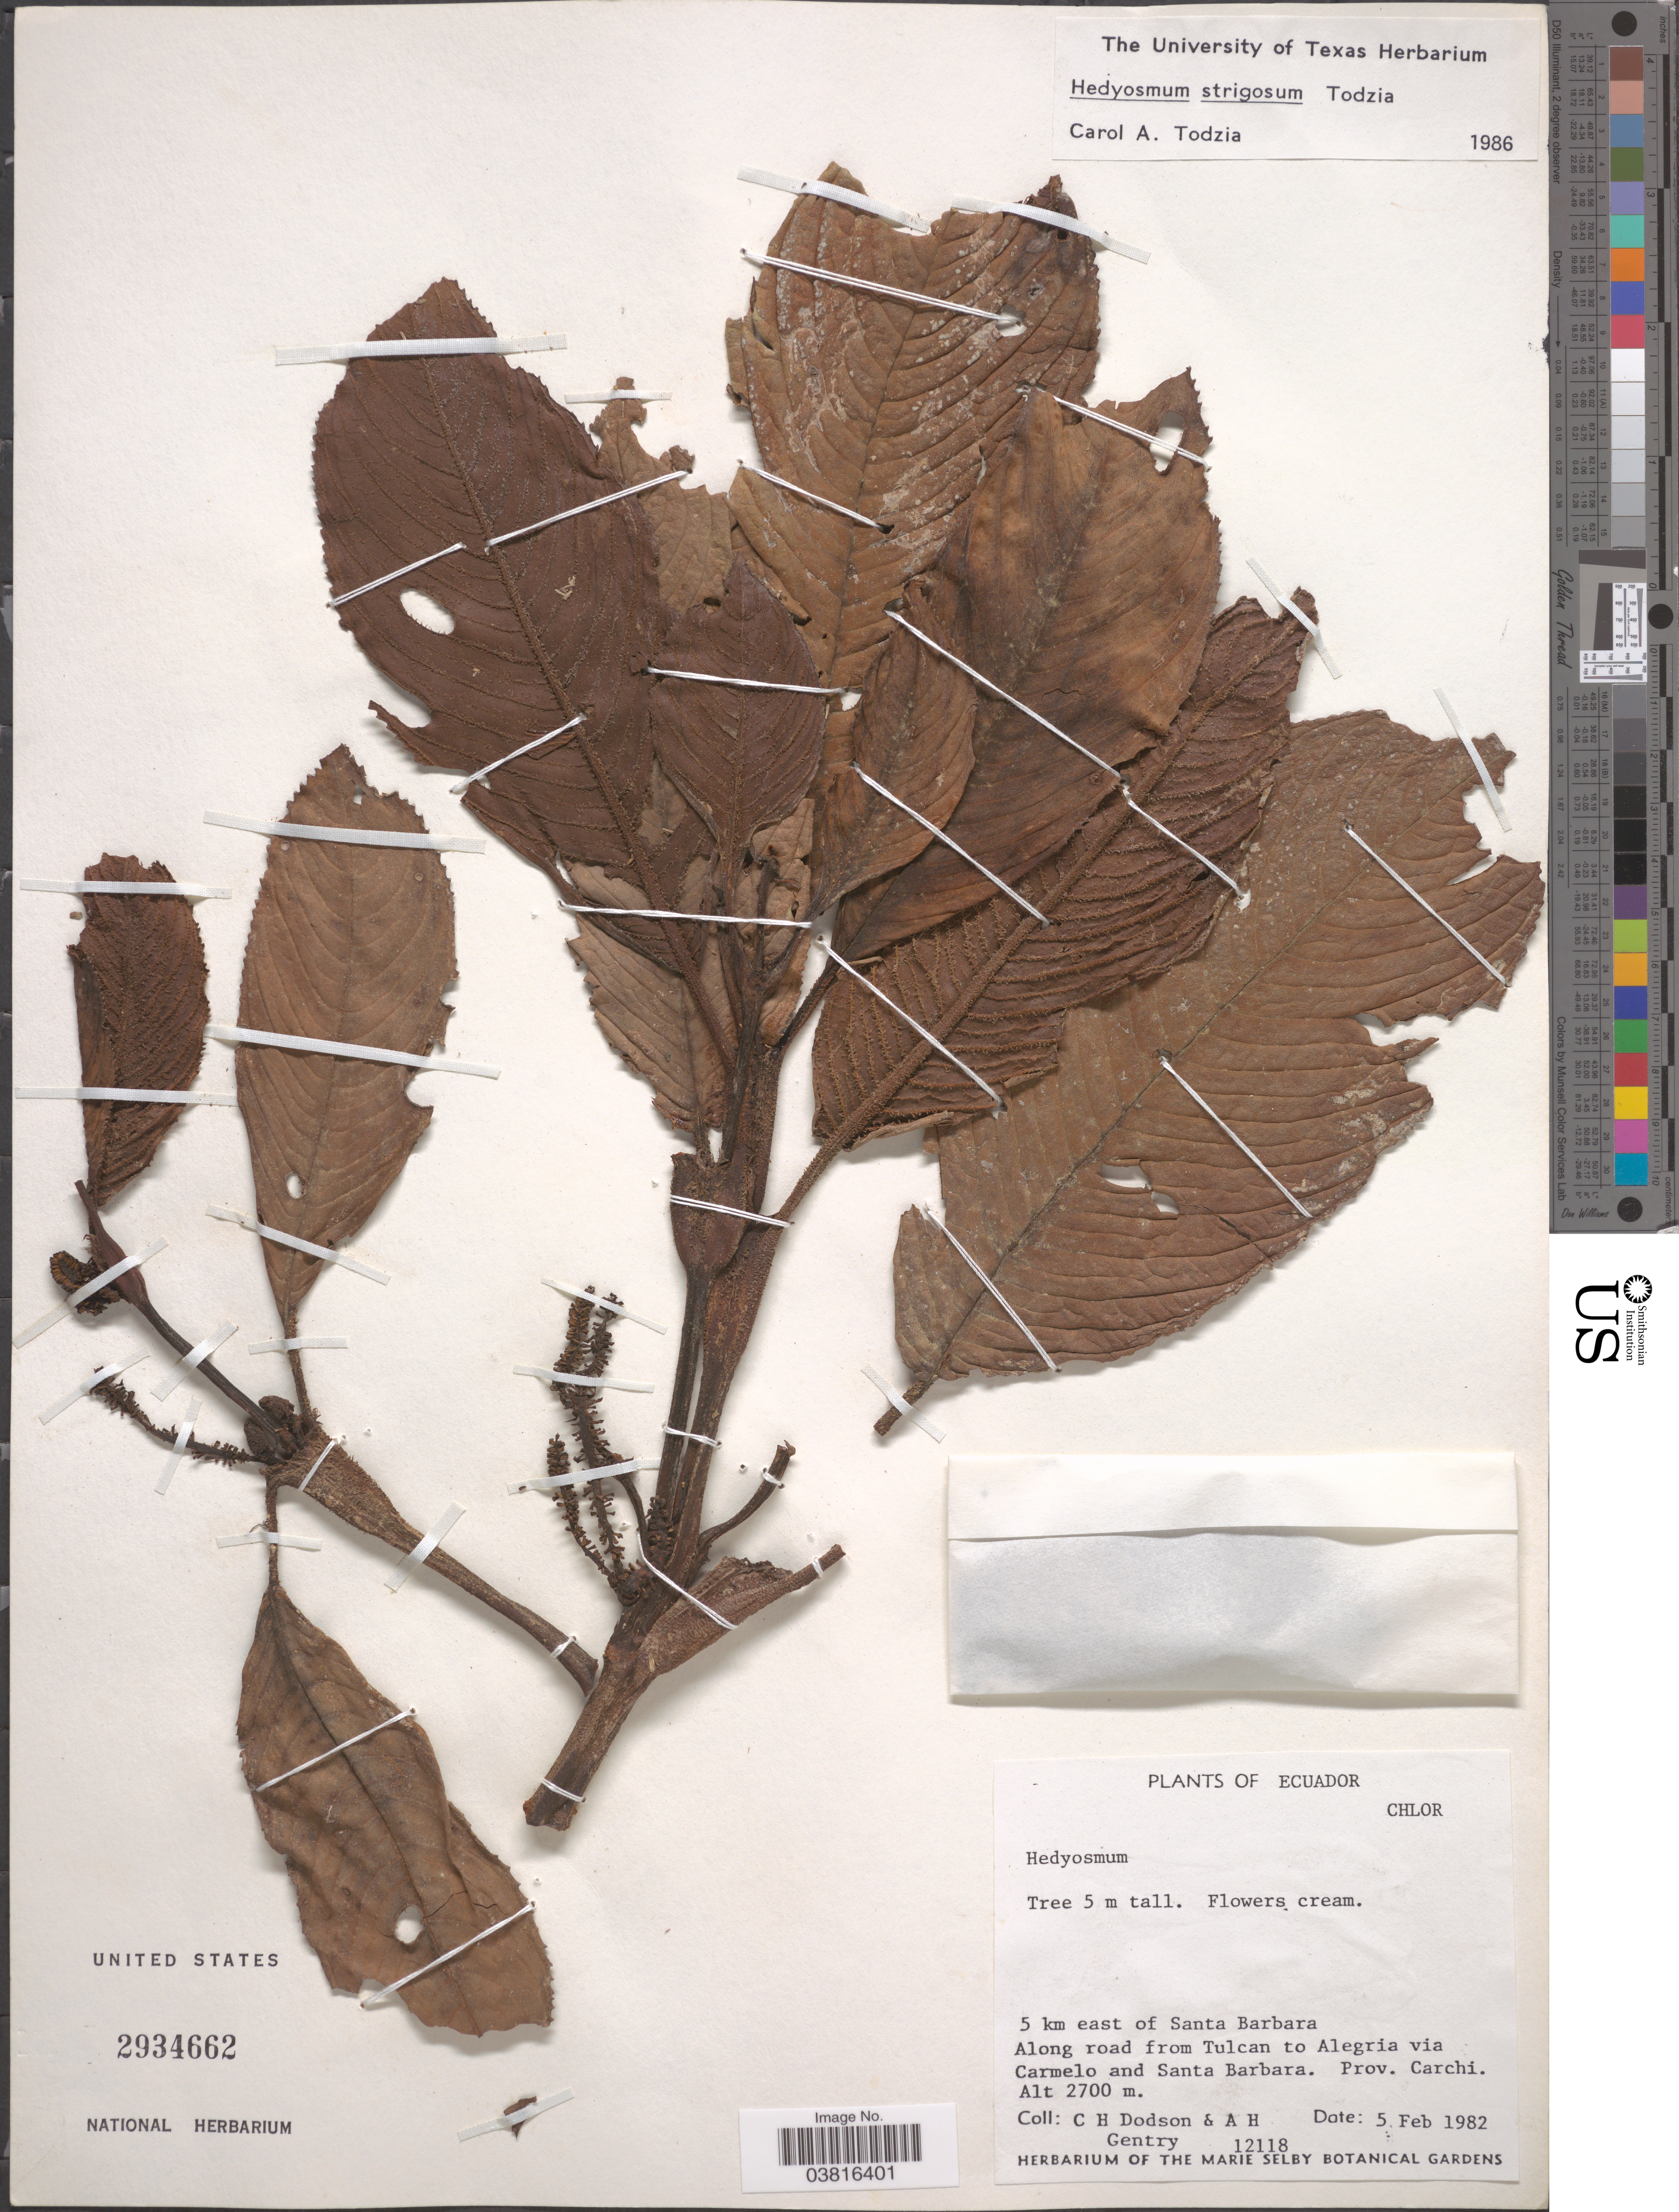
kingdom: Plantae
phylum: Tracheophyta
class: Magnoliopsida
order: Chloranthales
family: Chloranthaceae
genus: Hedyosmum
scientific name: Hedyosmum strigosum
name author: Todzia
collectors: C. H. Dodson & A. H. Gentry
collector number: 12118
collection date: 1982-02-05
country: Ecuador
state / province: Carchi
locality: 5 km east of Santa Barbara. Along road from Tulcan to Alegria via Caramelo and Santa Barbara.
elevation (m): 2700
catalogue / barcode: US 2934662